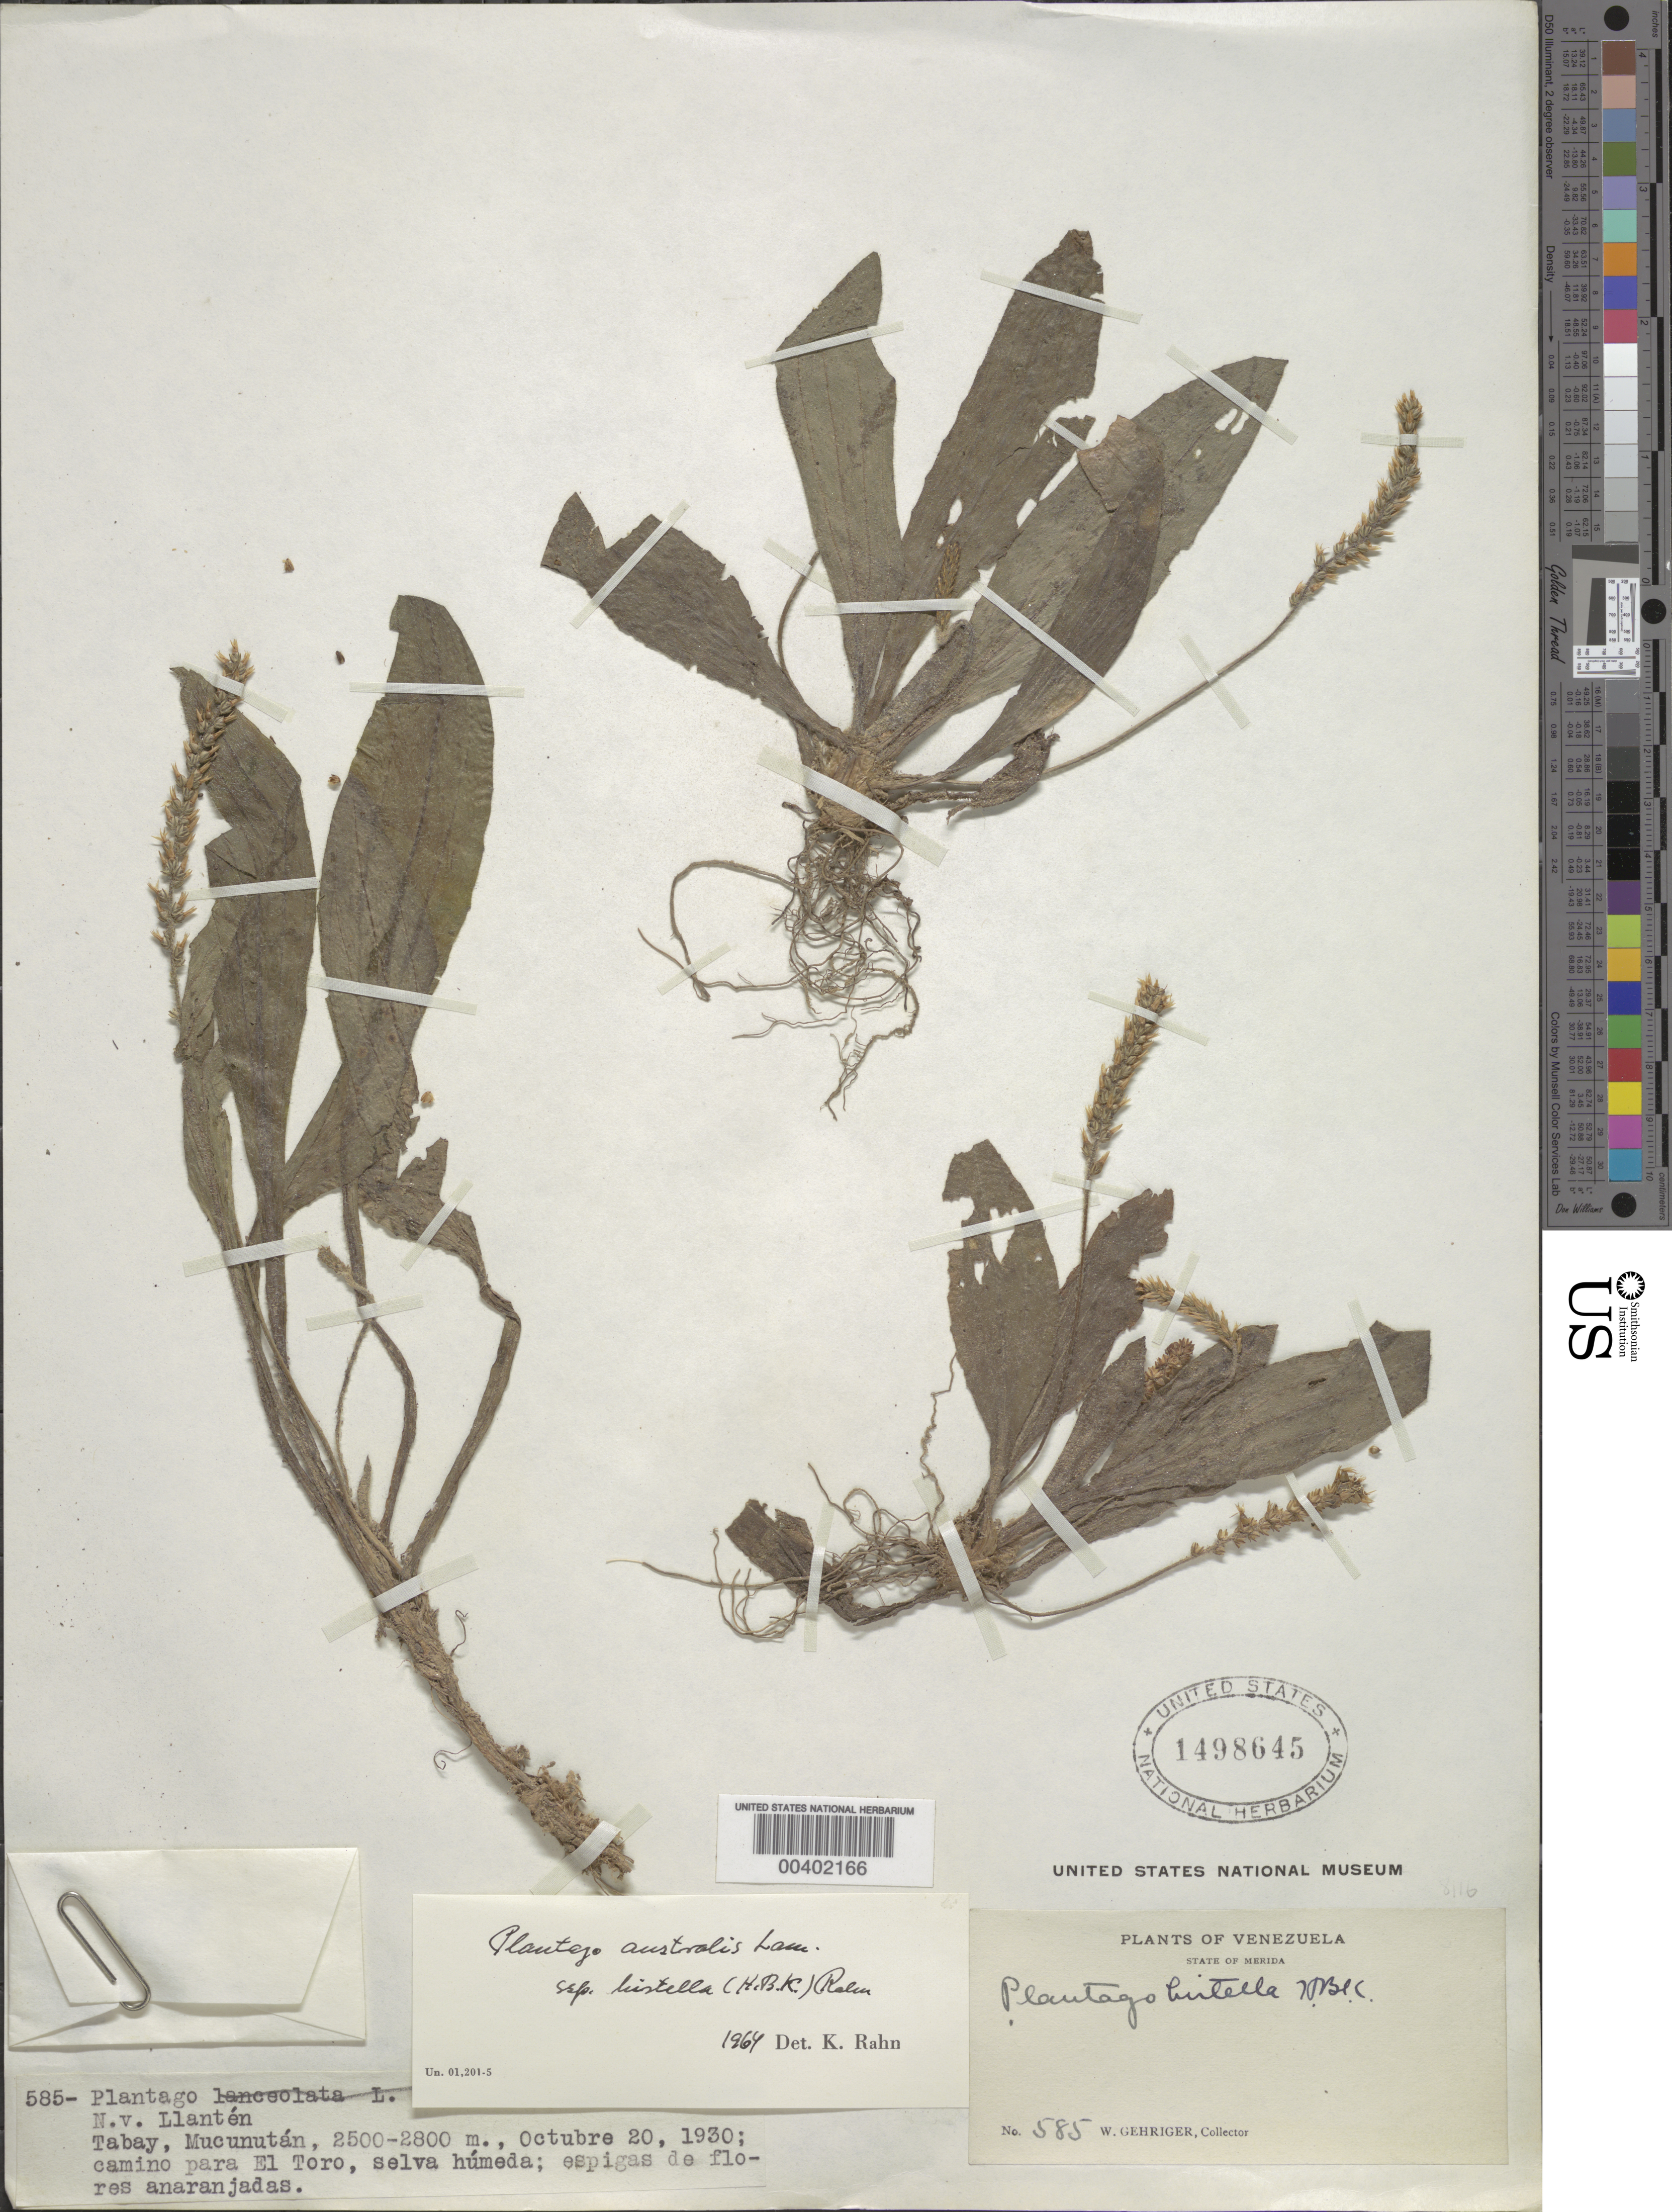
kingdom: Plantae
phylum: Tracheophyta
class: Magnoliopsida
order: Lamiales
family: Plantaginaceae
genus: Plantago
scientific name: Plantago australis subsp. hirtella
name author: (Kunth) Rahn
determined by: Rahn, Knud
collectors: W. Gehriger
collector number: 585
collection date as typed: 20 Oct 1930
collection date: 1930-10-20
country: Venezuela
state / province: Mérida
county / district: Libertador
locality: Tabay, camino para El Toro Tabay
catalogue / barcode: US 1498645